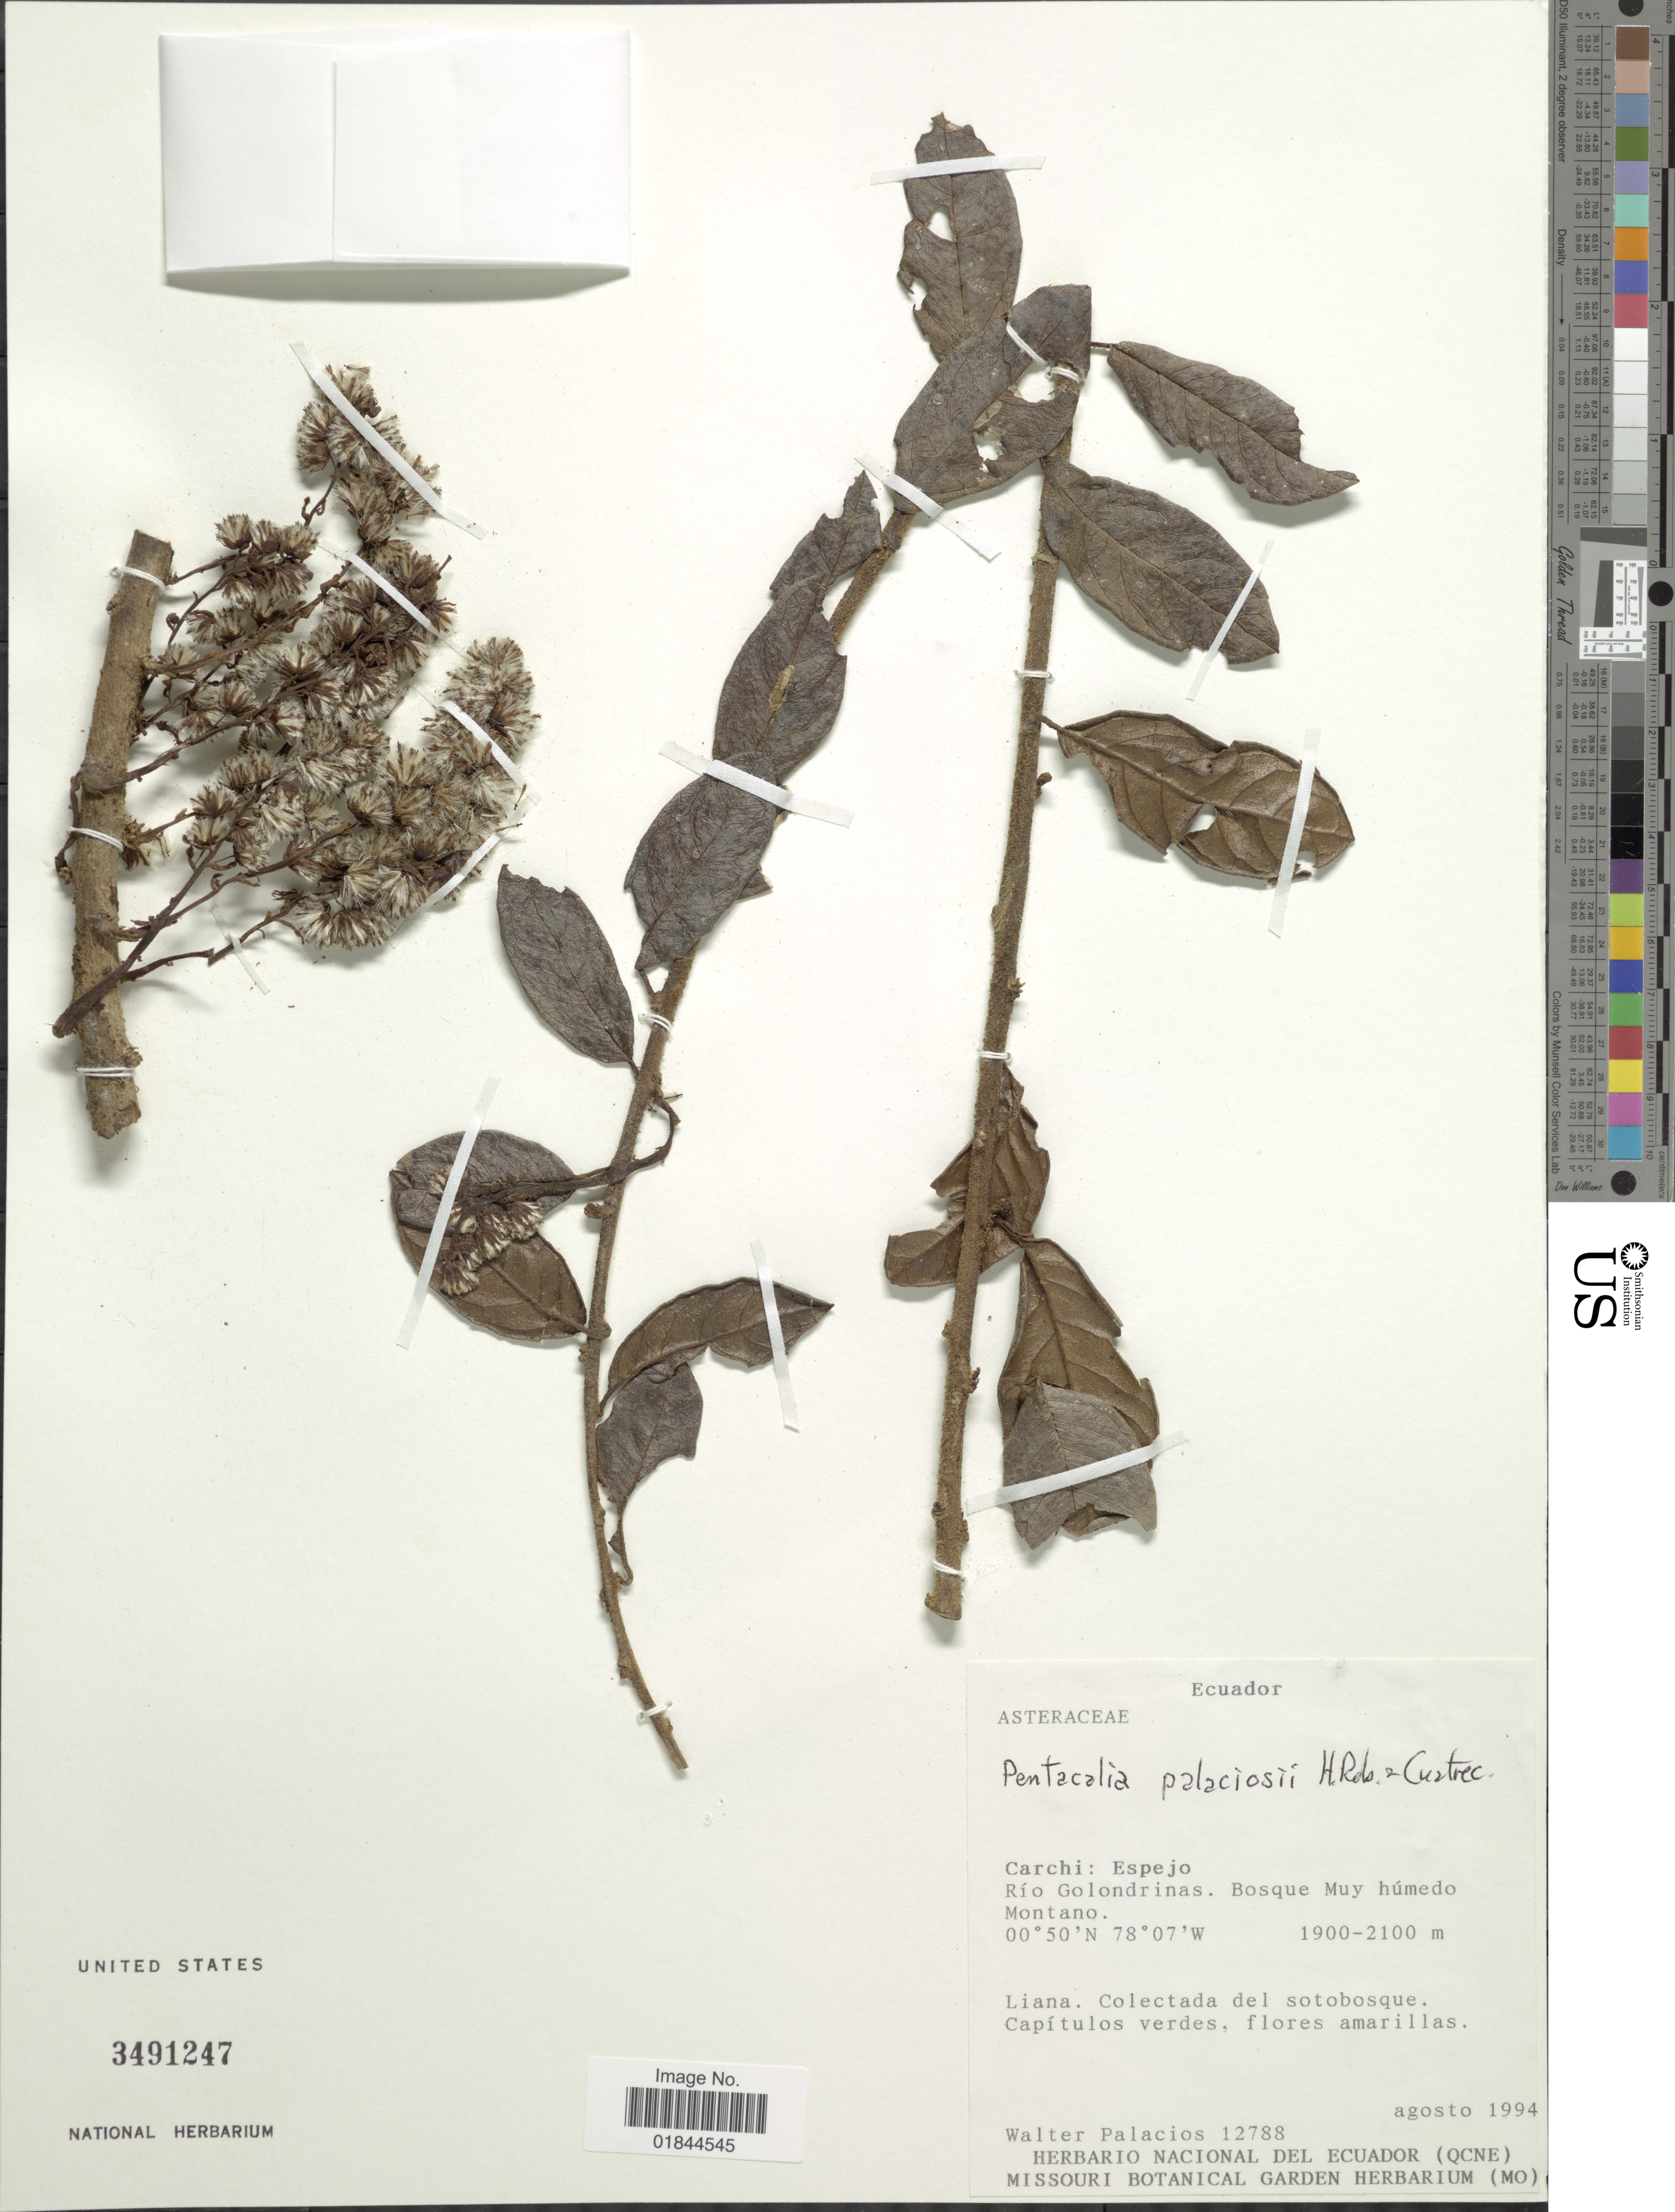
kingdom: Plantae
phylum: Tracheophyta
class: Magnoliopsida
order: Asterales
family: Asteraceae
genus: Pentacalia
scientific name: Pentacalia palaciosii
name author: H. Rob. & Cuatrec.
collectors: W. Palacios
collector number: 12788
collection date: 1994-08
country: Ecuador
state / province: Carchi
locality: Espejo, Rio Golondrinas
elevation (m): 1900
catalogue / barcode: US 3491247